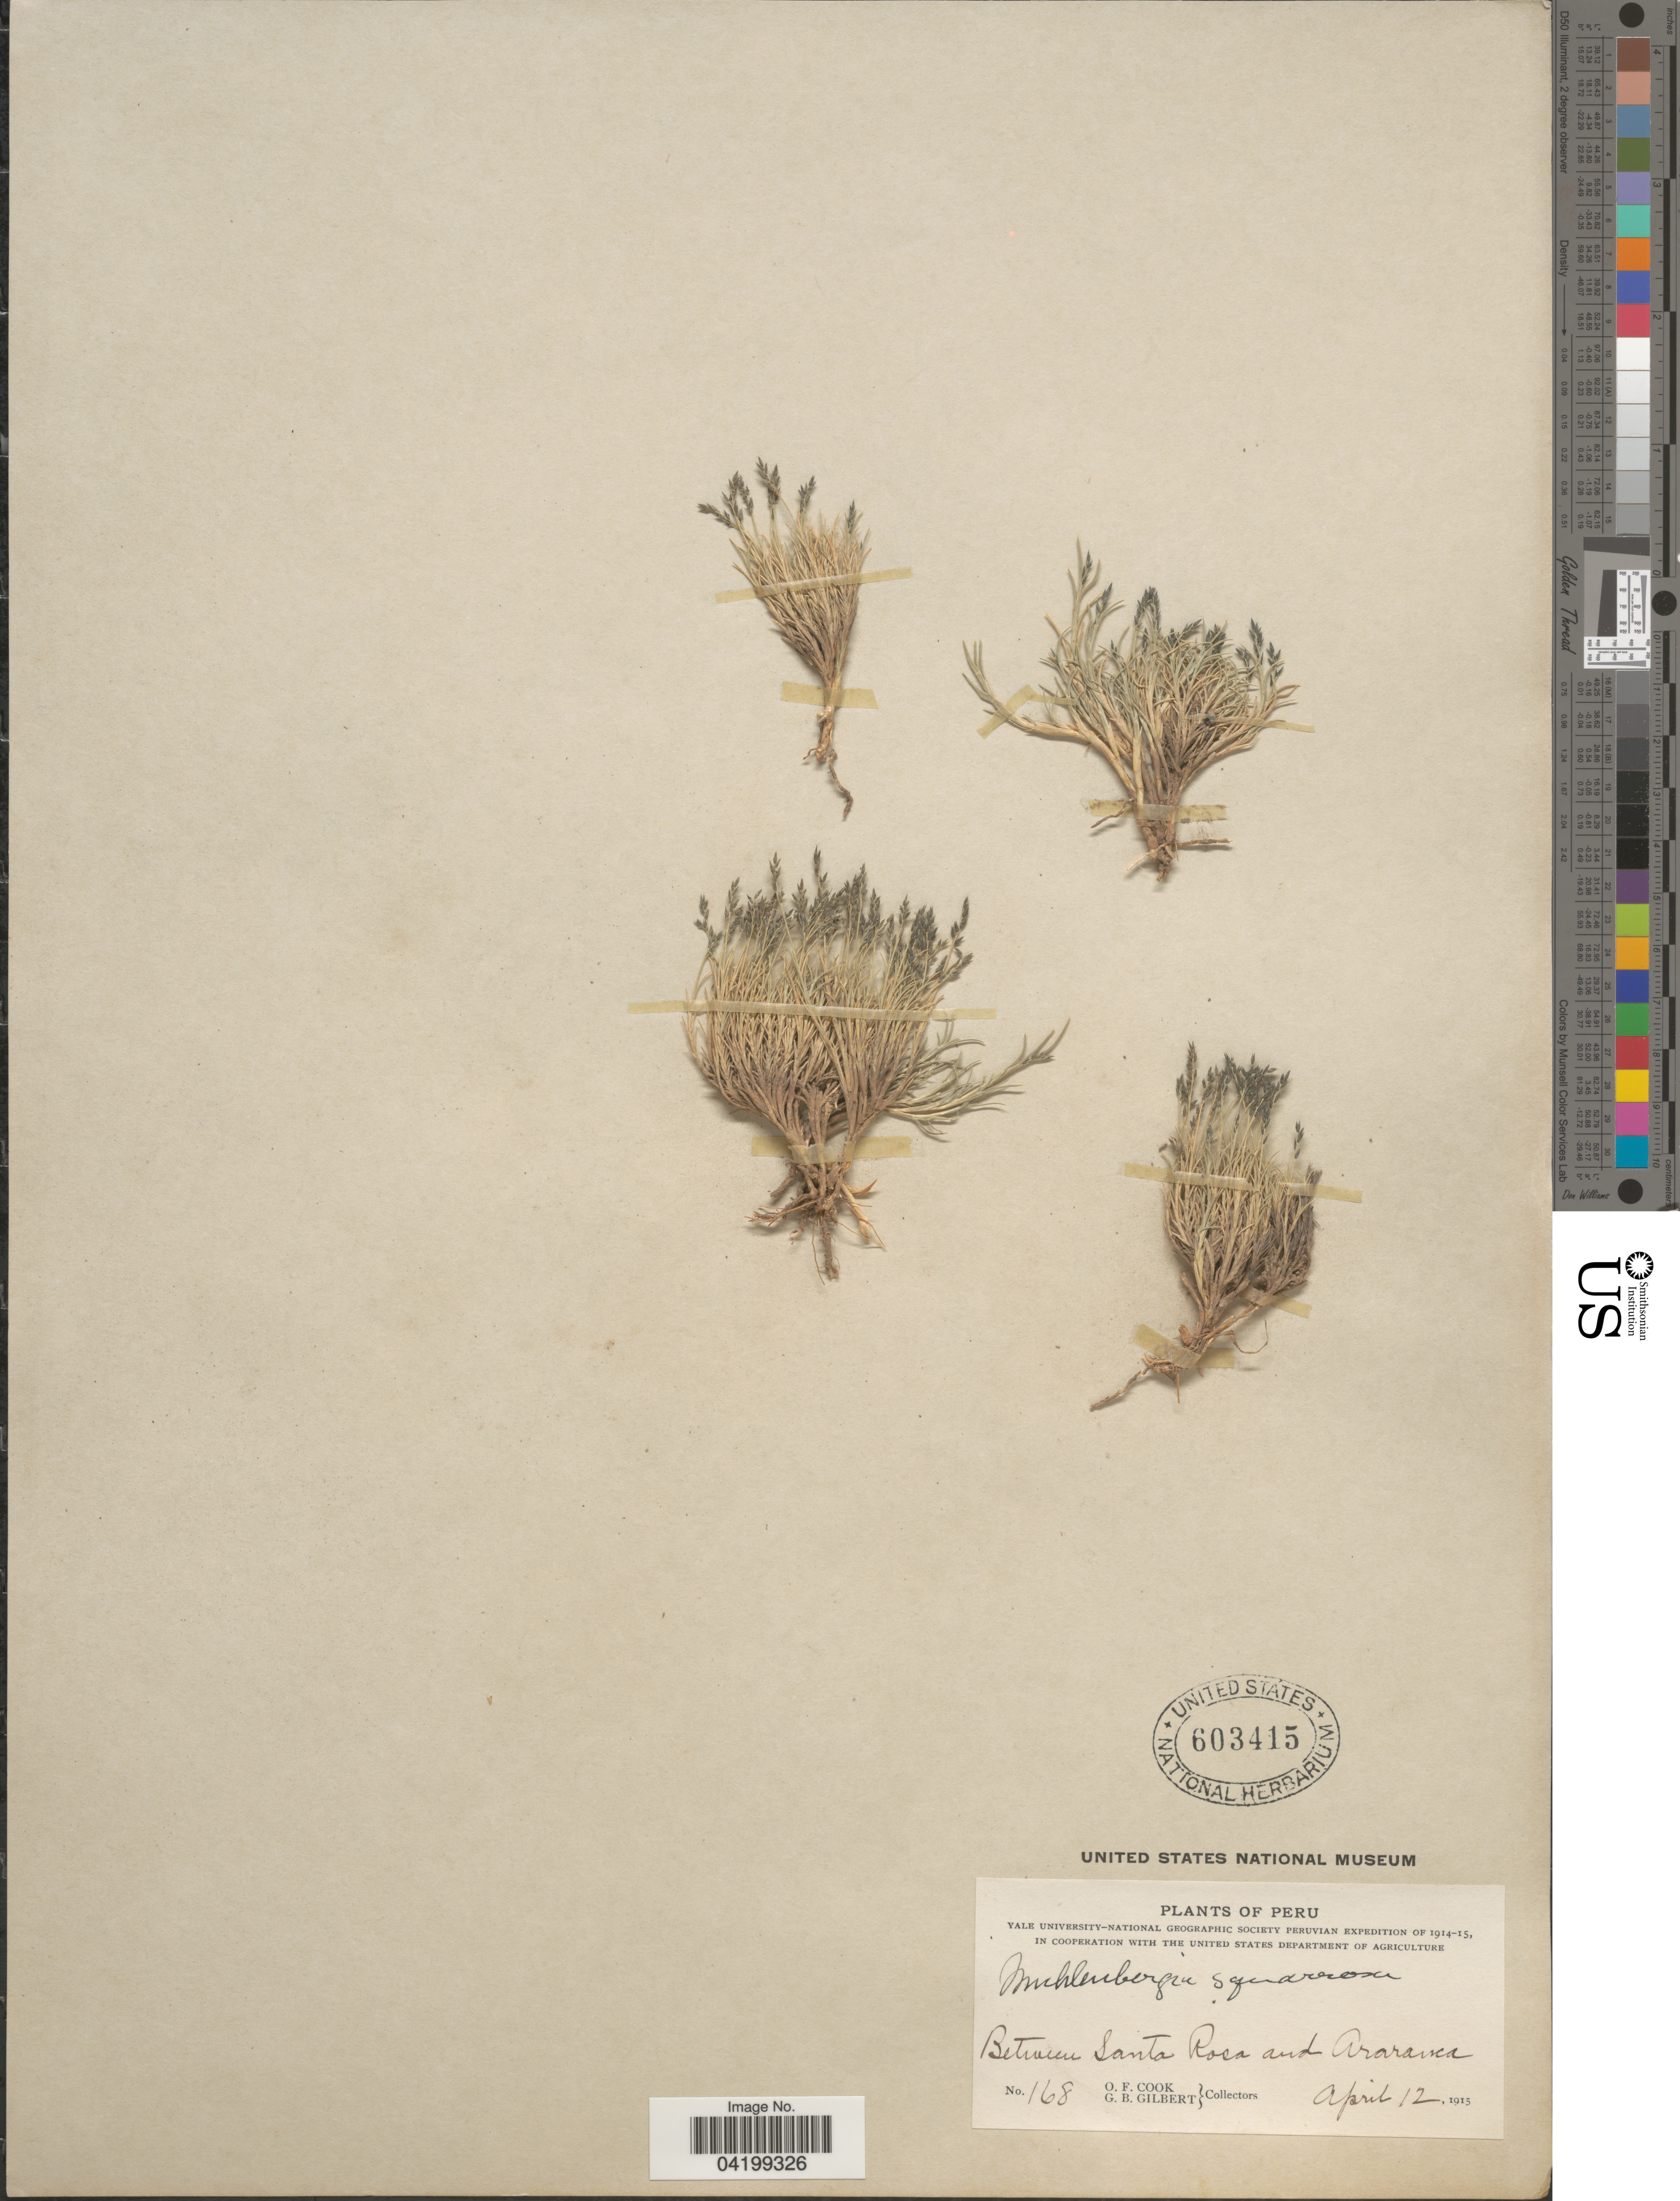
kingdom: Plantae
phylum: Tracheophyta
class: Liliopsida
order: Poales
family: Poaceae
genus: Muhlenbergia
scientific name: Muhlenbergia fastigiata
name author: (J. Presl) Henr.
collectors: O. F. Cook & G. B. Gilbert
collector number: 168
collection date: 1915-04-12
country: Peru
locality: Yale University-National Geographic Society Peruvian Expedition of 1914-15. Between Santa Rosa and Araranca.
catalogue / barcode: US 603415